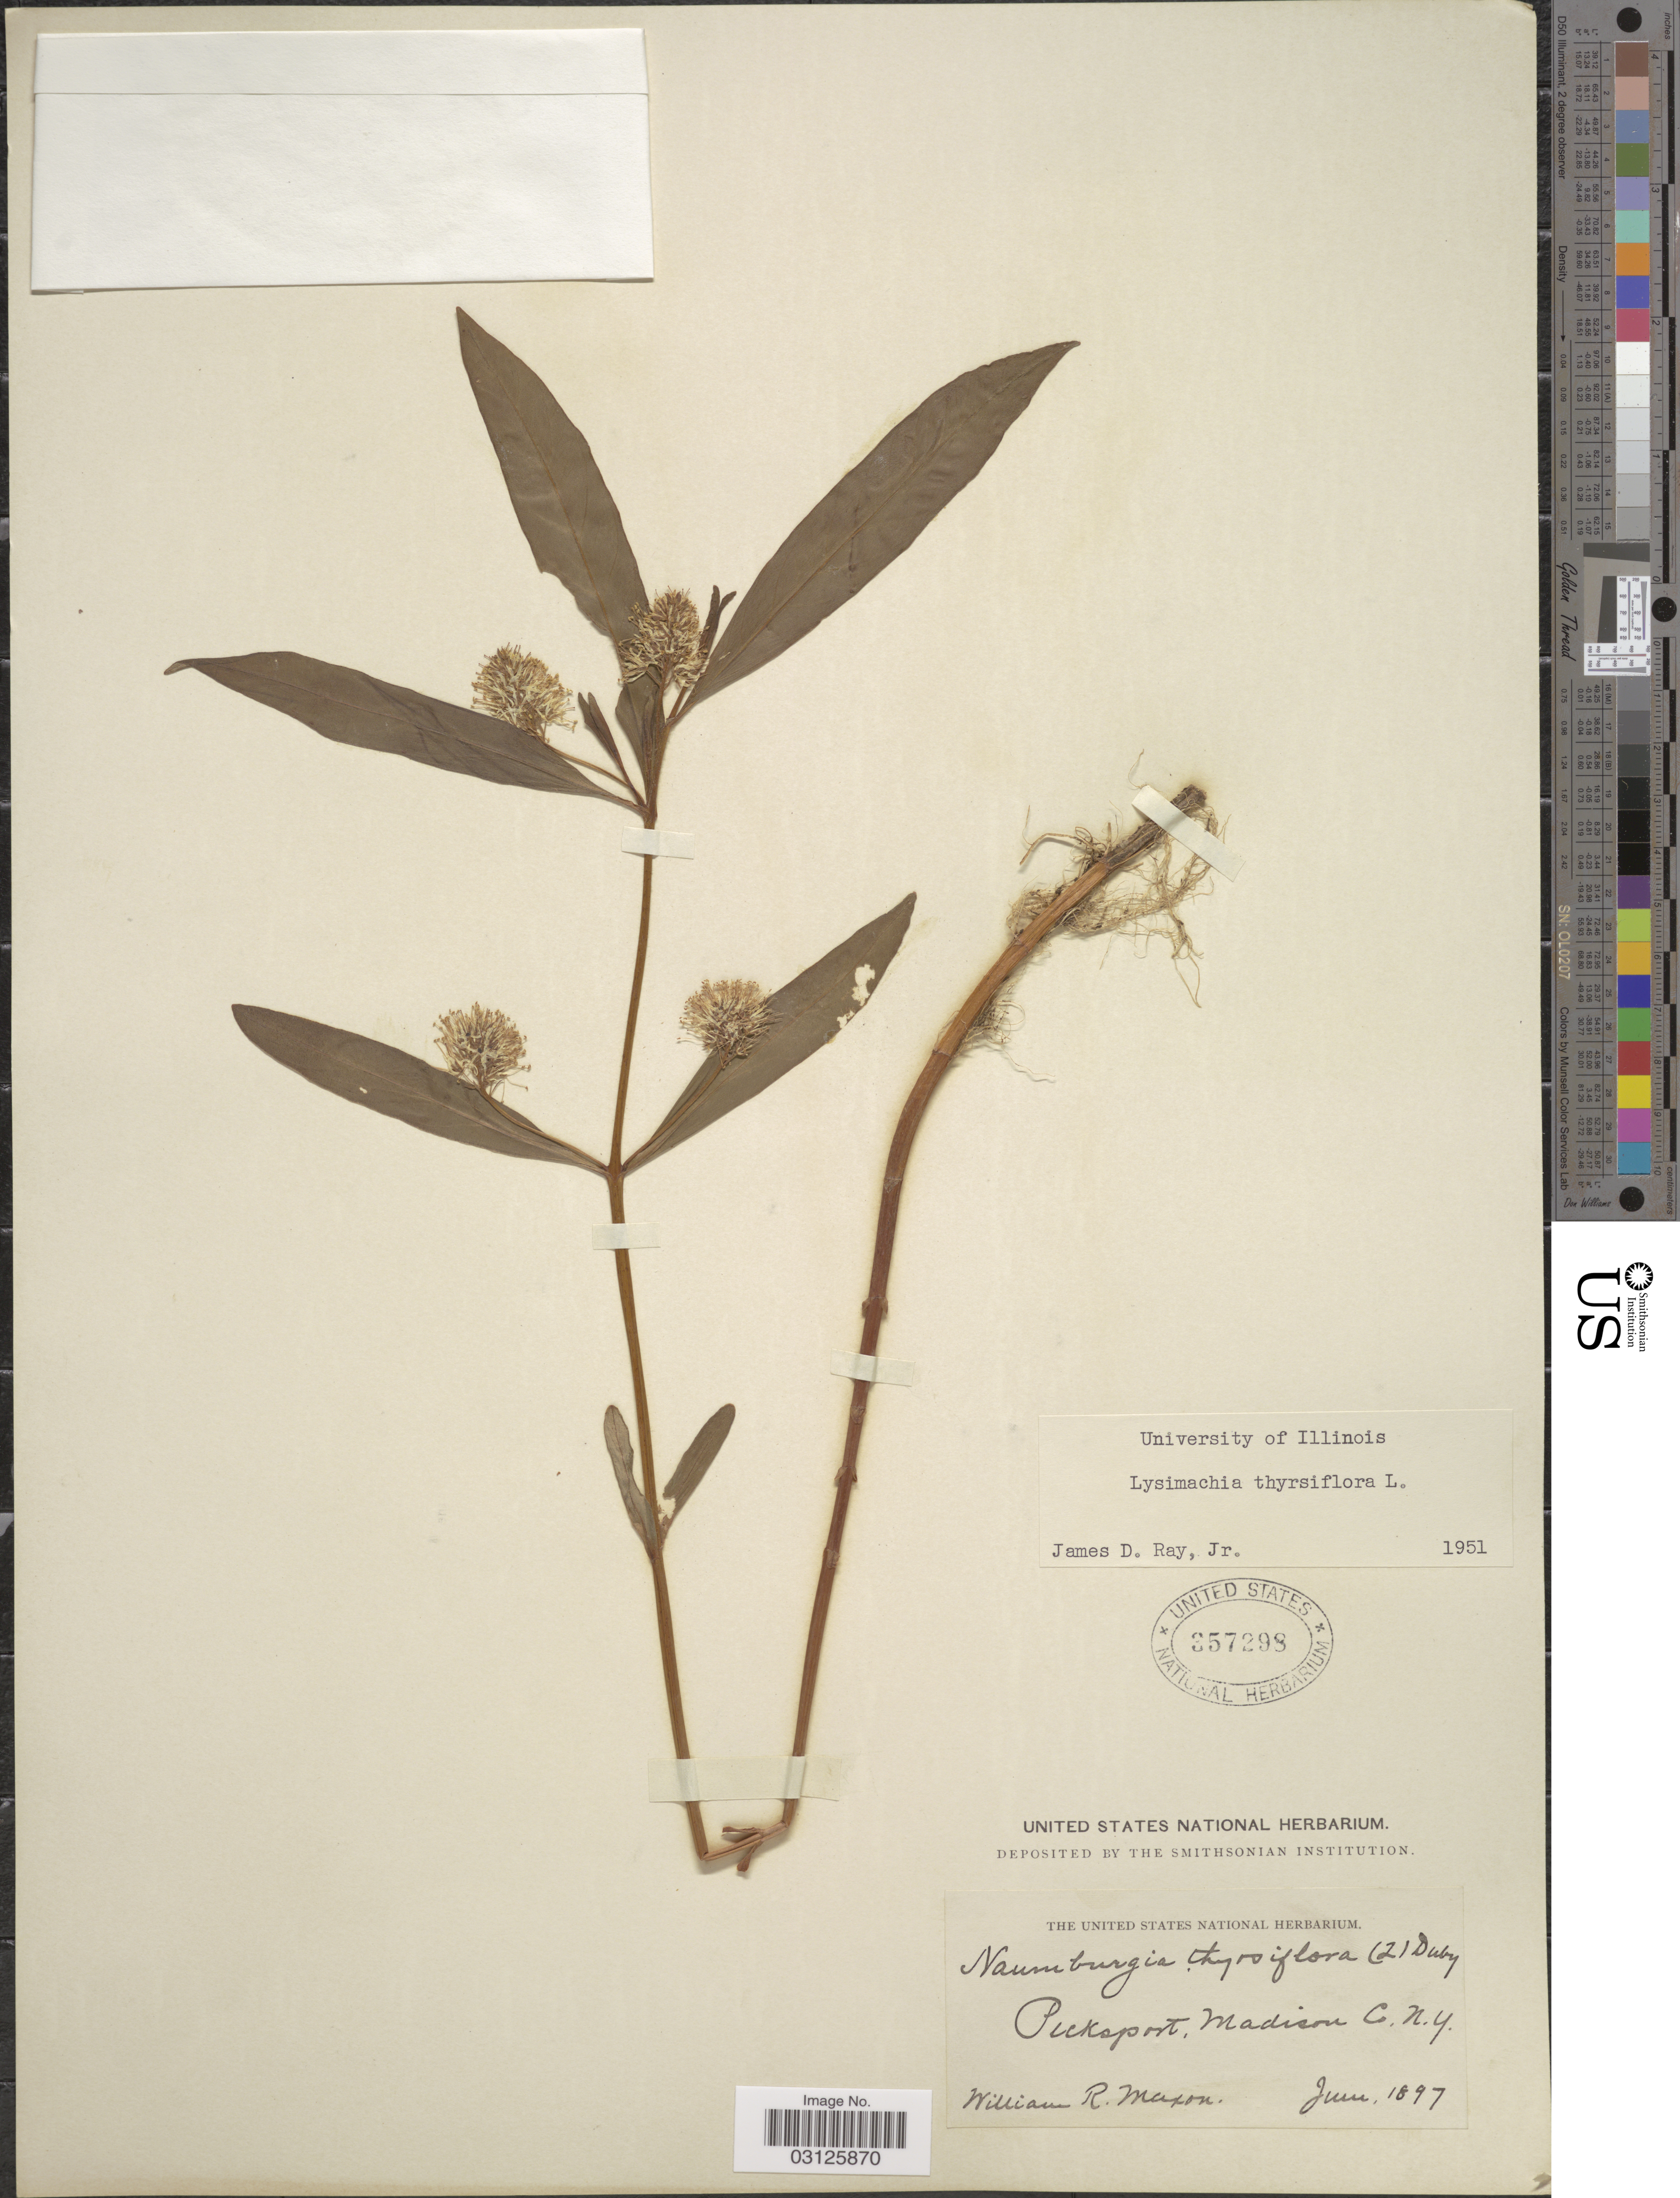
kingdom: Plantae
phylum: Tracheophyta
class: Magnoliopsida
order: Ericales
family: Primulaceae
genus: Lysimachia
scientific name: Lysimachia thyrsiflora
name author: L.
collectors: W. R. Maxon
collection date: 1897-06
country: United States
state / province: New York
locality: Pecksport, Madison Co. N. Y.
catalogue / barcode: US 357298